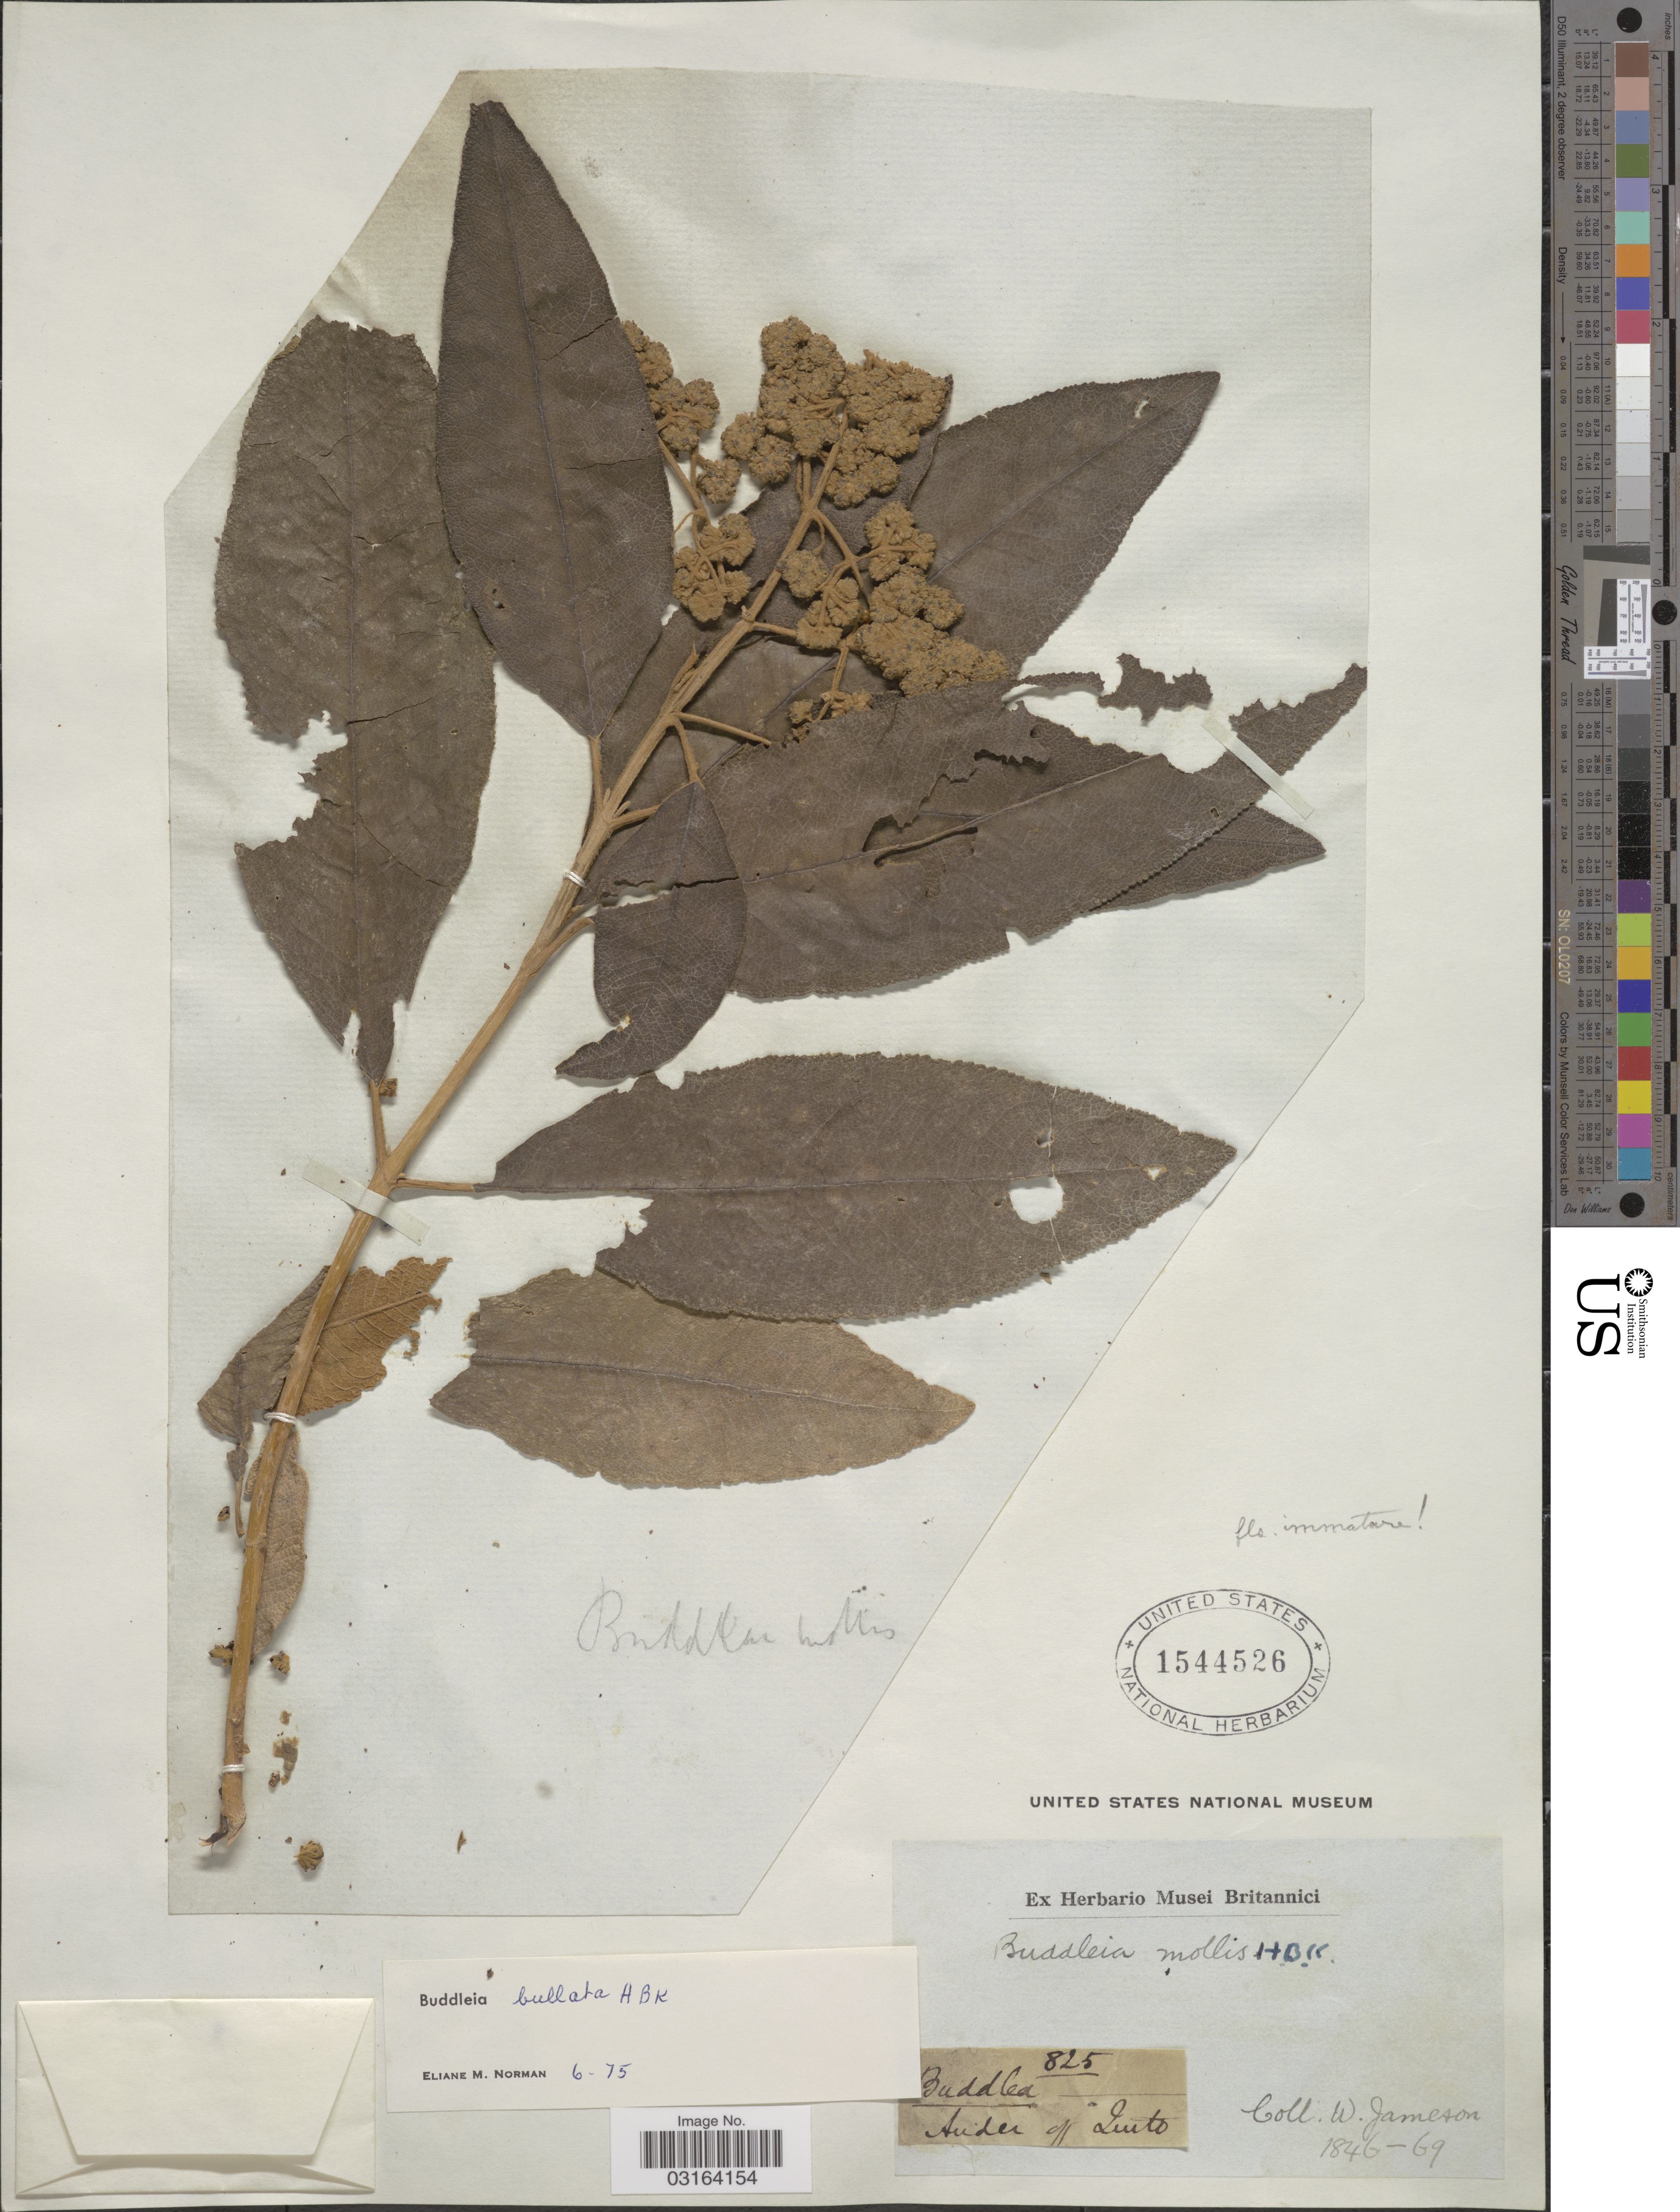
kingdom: Plantae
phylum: Tracheophyta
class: Magnoliopsida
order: Lamiales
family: Scrophulariaceae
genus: Buddleja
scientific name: Buddleja bullata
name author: Kunth in Humb. & et al.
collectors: W. Jameson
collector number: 825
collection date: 1846/1869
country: Ecuador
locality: Andes of Quito.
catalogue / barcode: US 1544526